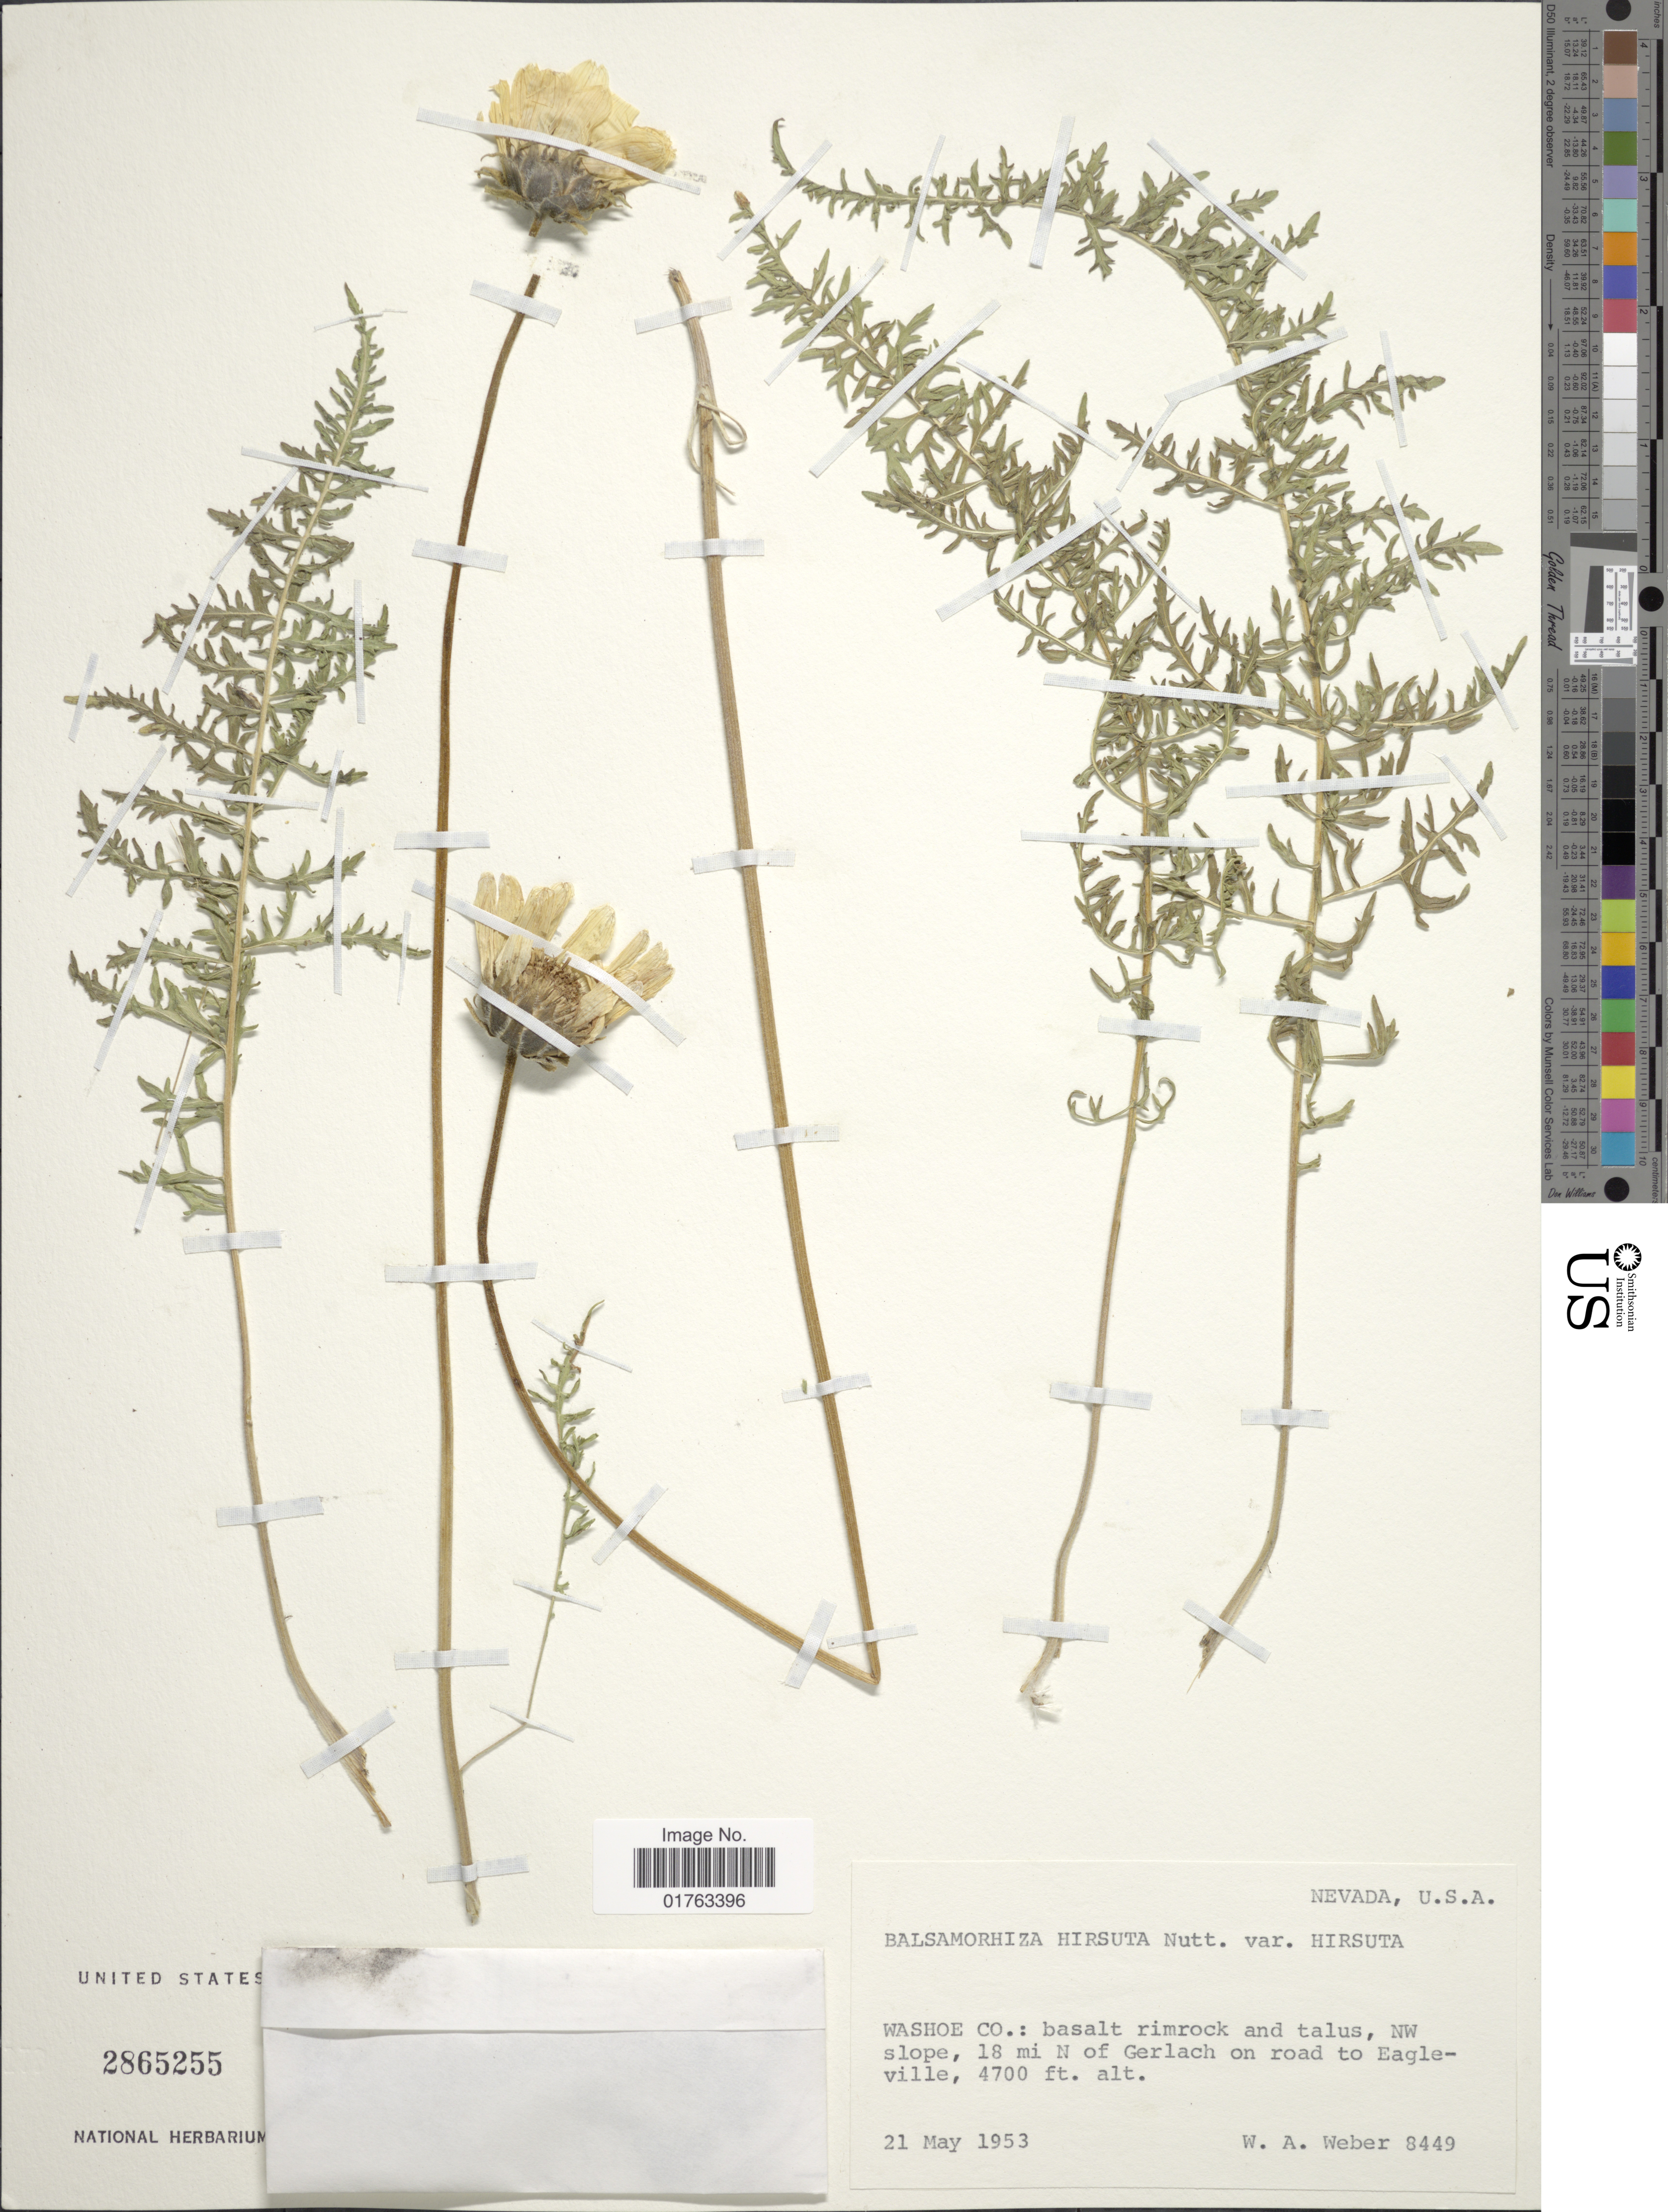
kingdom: Plantae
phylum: Tracheophyta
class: Magnoliopsida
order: Asterales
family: Asteraceae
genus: Balsamorhiza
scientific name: Balsamorhiza hirsuta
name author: Nutt.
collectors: W. A. Weber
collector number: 8449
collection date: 1953-05-21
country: United States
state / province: Nevada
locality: Washoe Co.: basalt rimrock and talus, NW slope, 18 mi N of Gerlach on road to Eagleville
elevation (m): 1433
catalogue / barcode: US 2865255